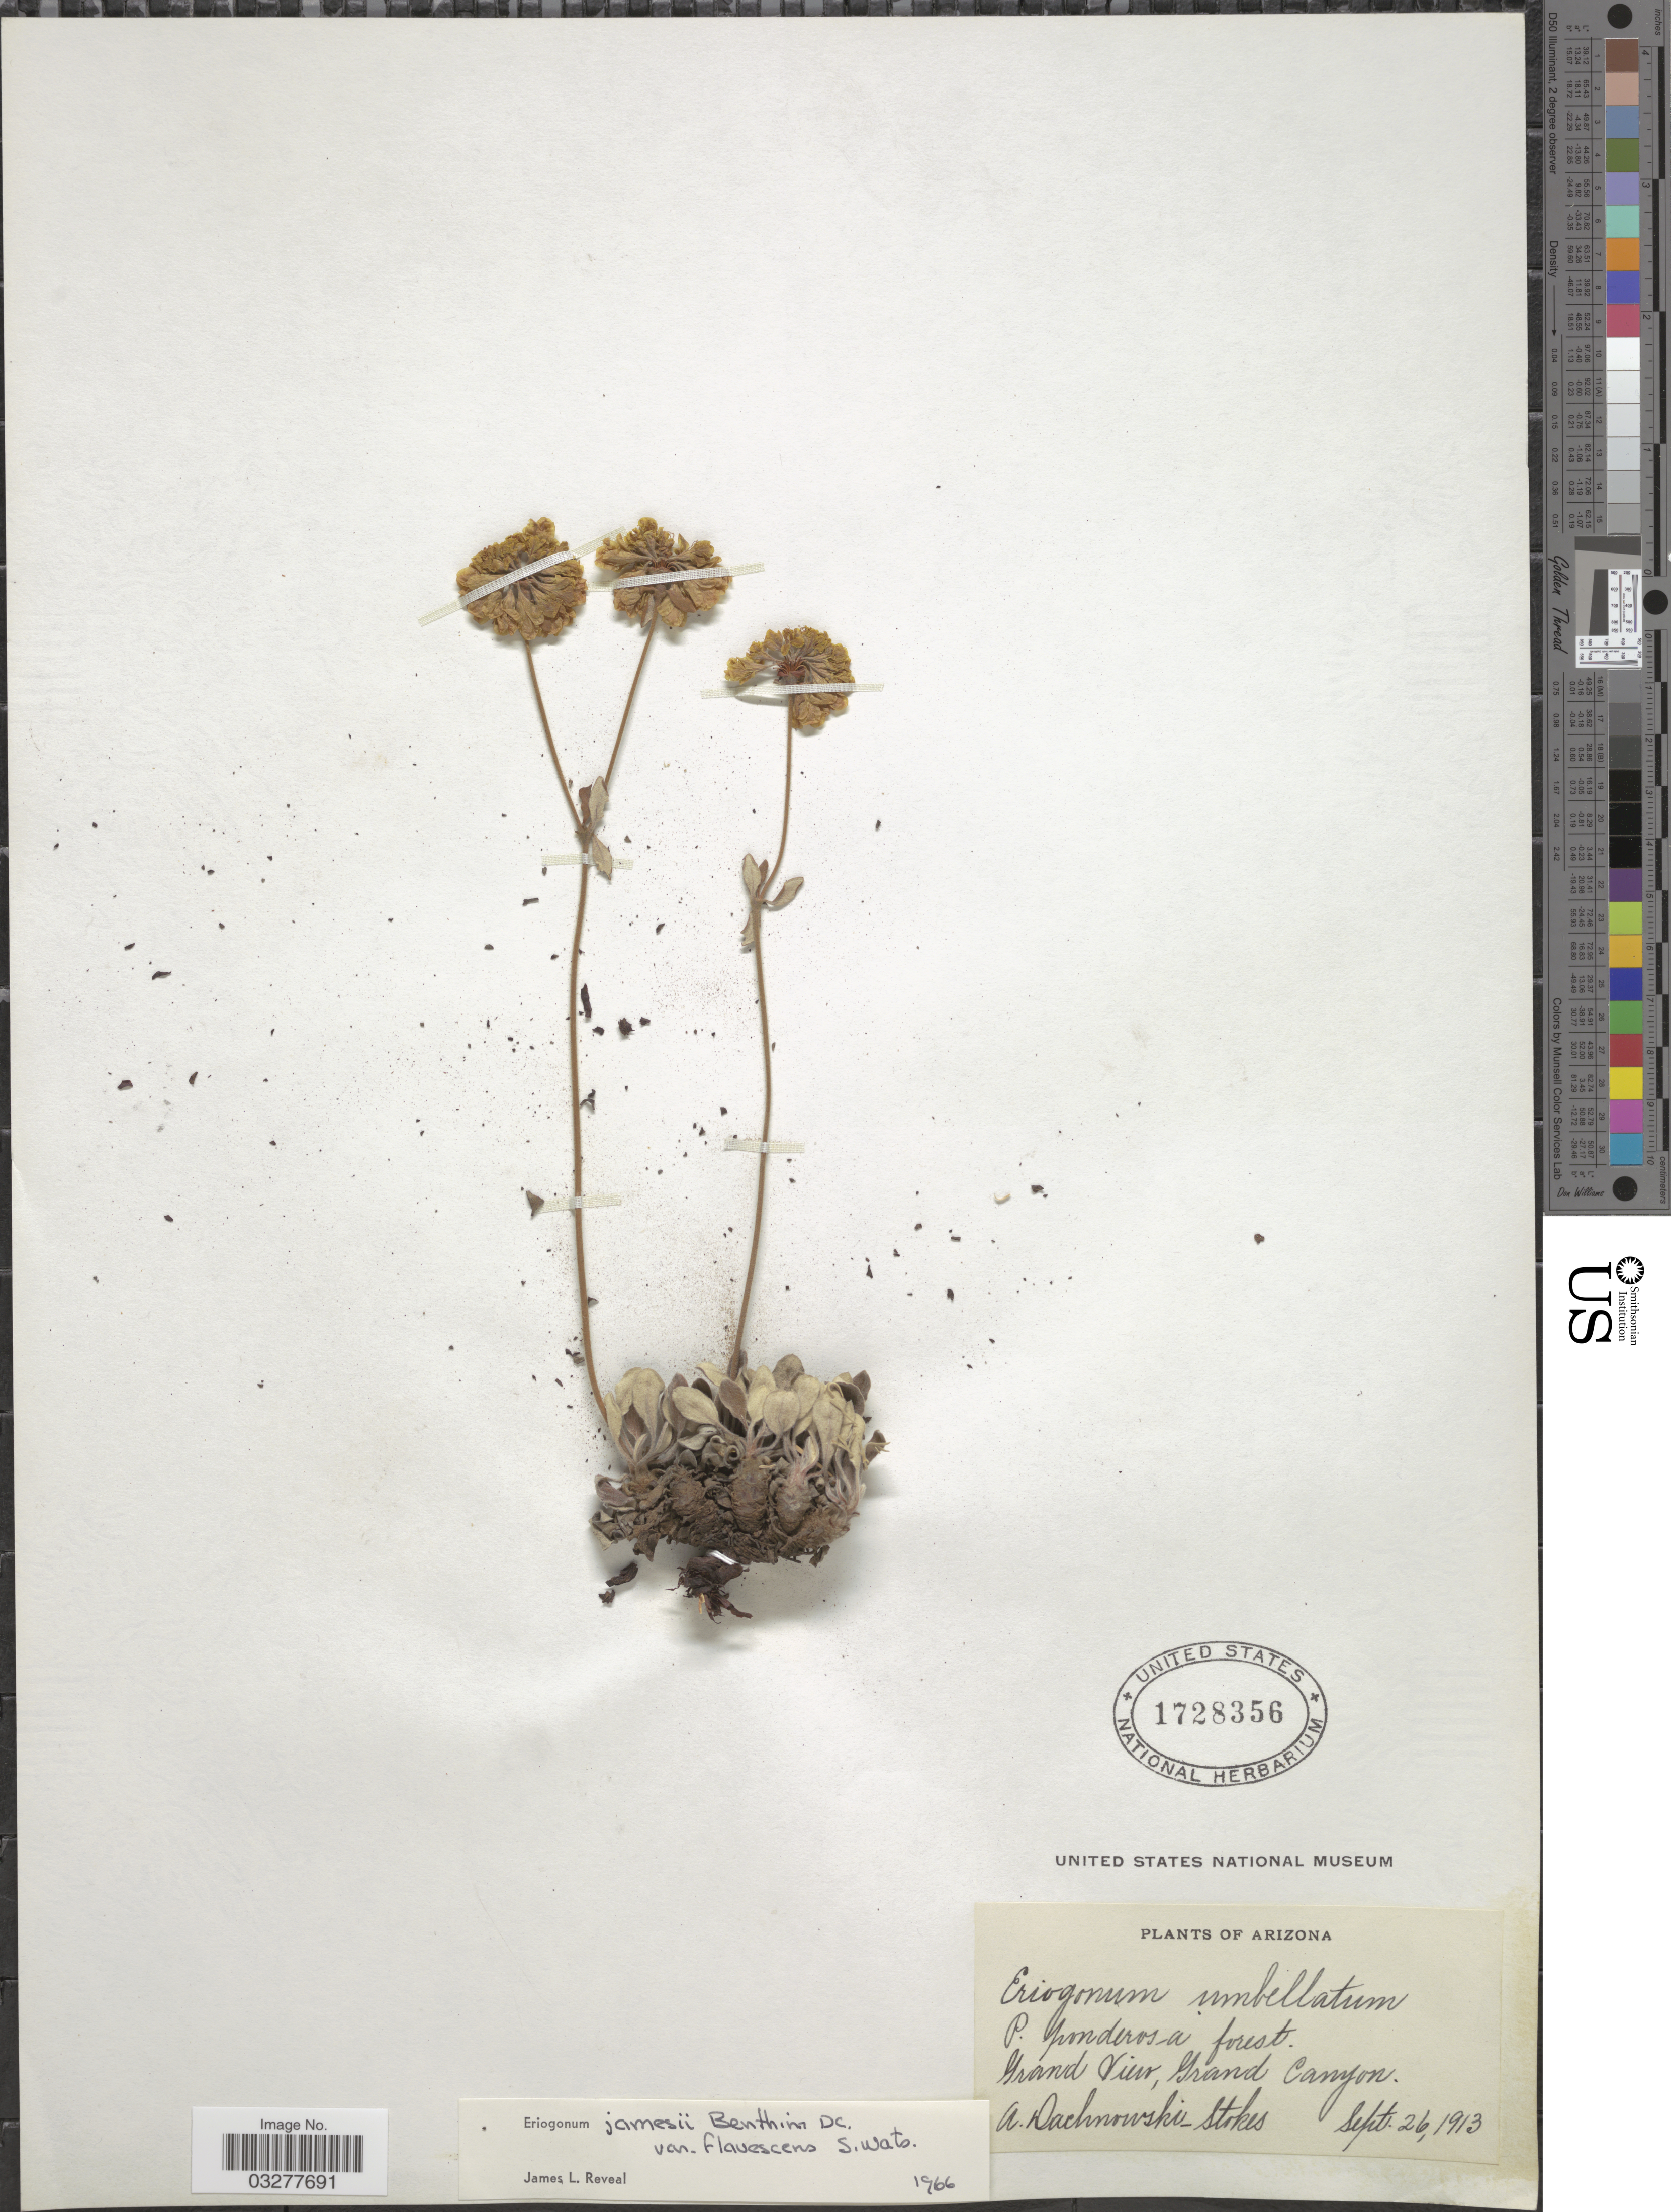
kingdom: Plantae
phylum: Tracheophyta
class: Magnoliopsida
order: Caryophyllales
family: Polygonaceae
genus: Eriogonum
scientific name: Eriogonum jamesii var. flavescens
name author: S. Watson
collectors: A. P. Dachnowski-Stokes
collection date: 1913-09-26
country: United States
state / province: Arizona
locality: Grand View, Grand Canyon.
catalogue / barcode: US 1728356